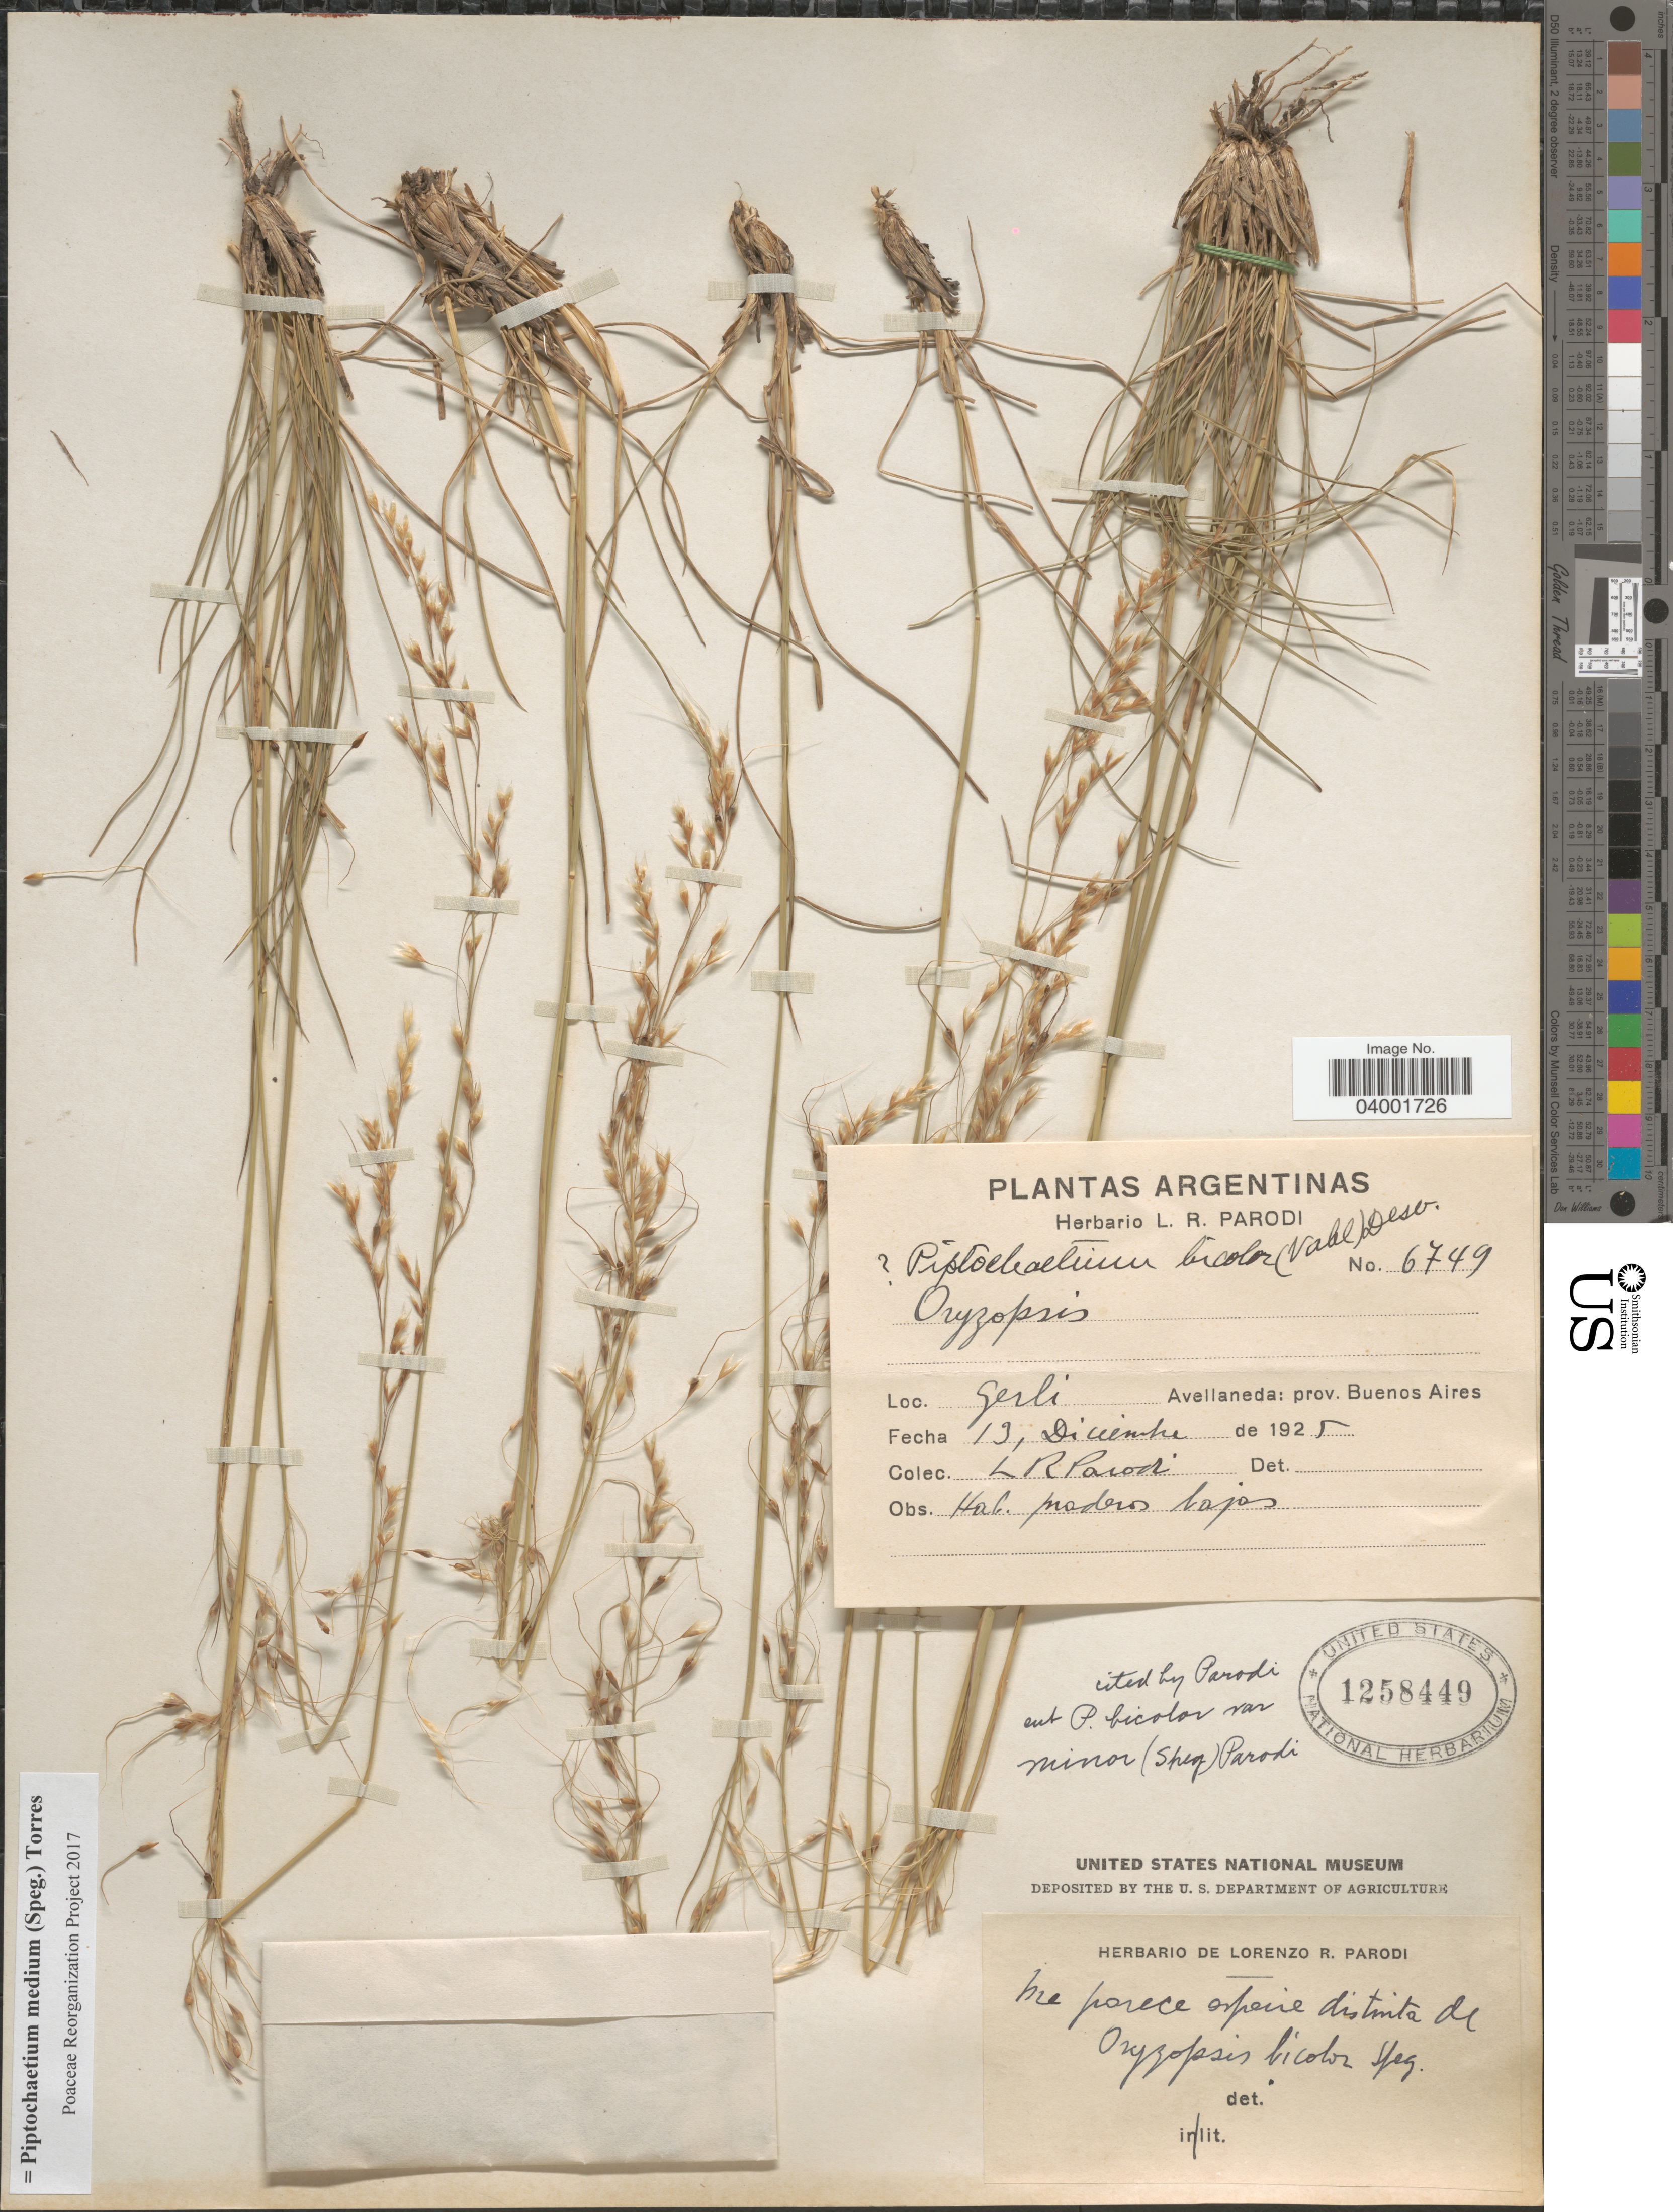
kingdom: Plantae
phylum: Tracheophyta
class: Liliopsida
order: Poales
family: Poaceae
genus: Piptochaetium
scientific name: Piptochaetium medium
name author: (Speg.) Torres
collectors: L. R. Parodi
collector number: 6749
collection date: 1925-12-13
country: Argentina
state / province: Buenos Aires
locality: Gerli. Avellaneda.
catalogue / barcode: US 1258449